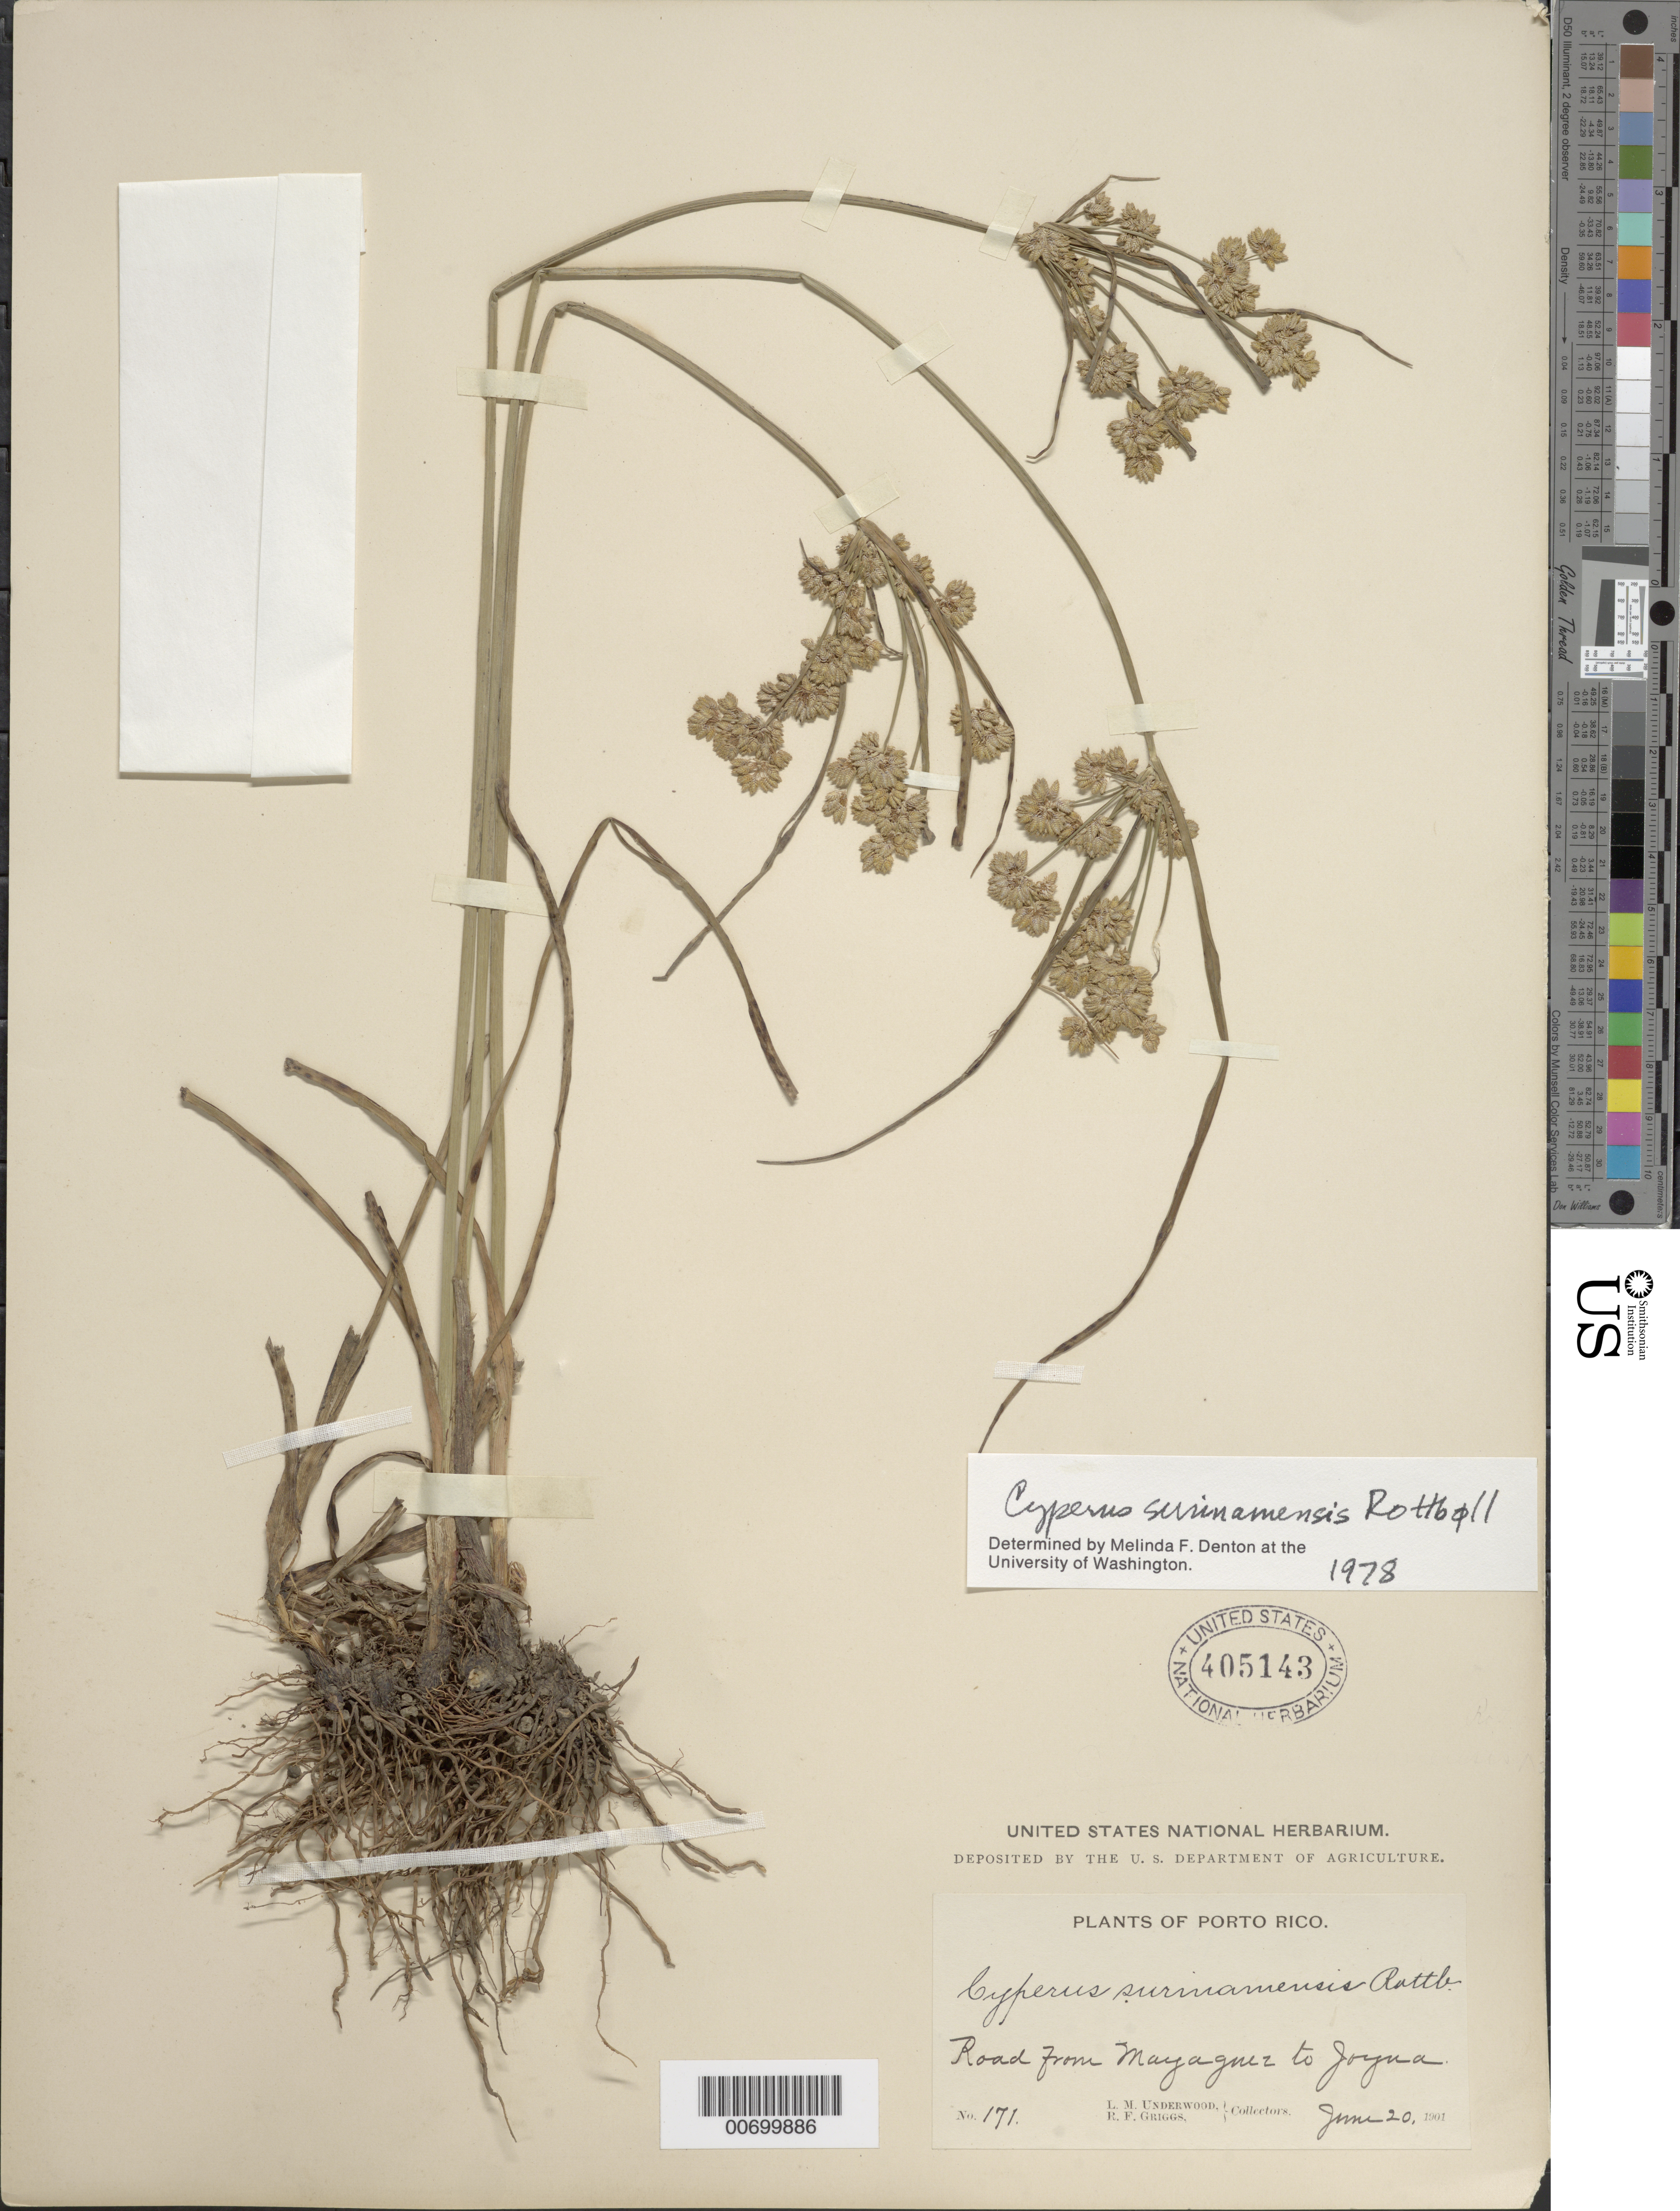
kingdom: Plantae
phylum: Tracheophyta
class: Liliopsida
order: Poales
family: Cyperaceae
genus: Cyperus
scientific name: Cyperus surinamensis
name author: Rottb.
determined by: Denton, M. F.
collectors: L. M. Underwood & R. F. Griggs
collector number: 171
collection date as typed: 20 Jun 1901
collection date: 1901-06-20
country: Puerto Rico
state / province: Mayagüez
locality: Road from Mayagüez to Joyua.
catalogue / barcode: US 405143